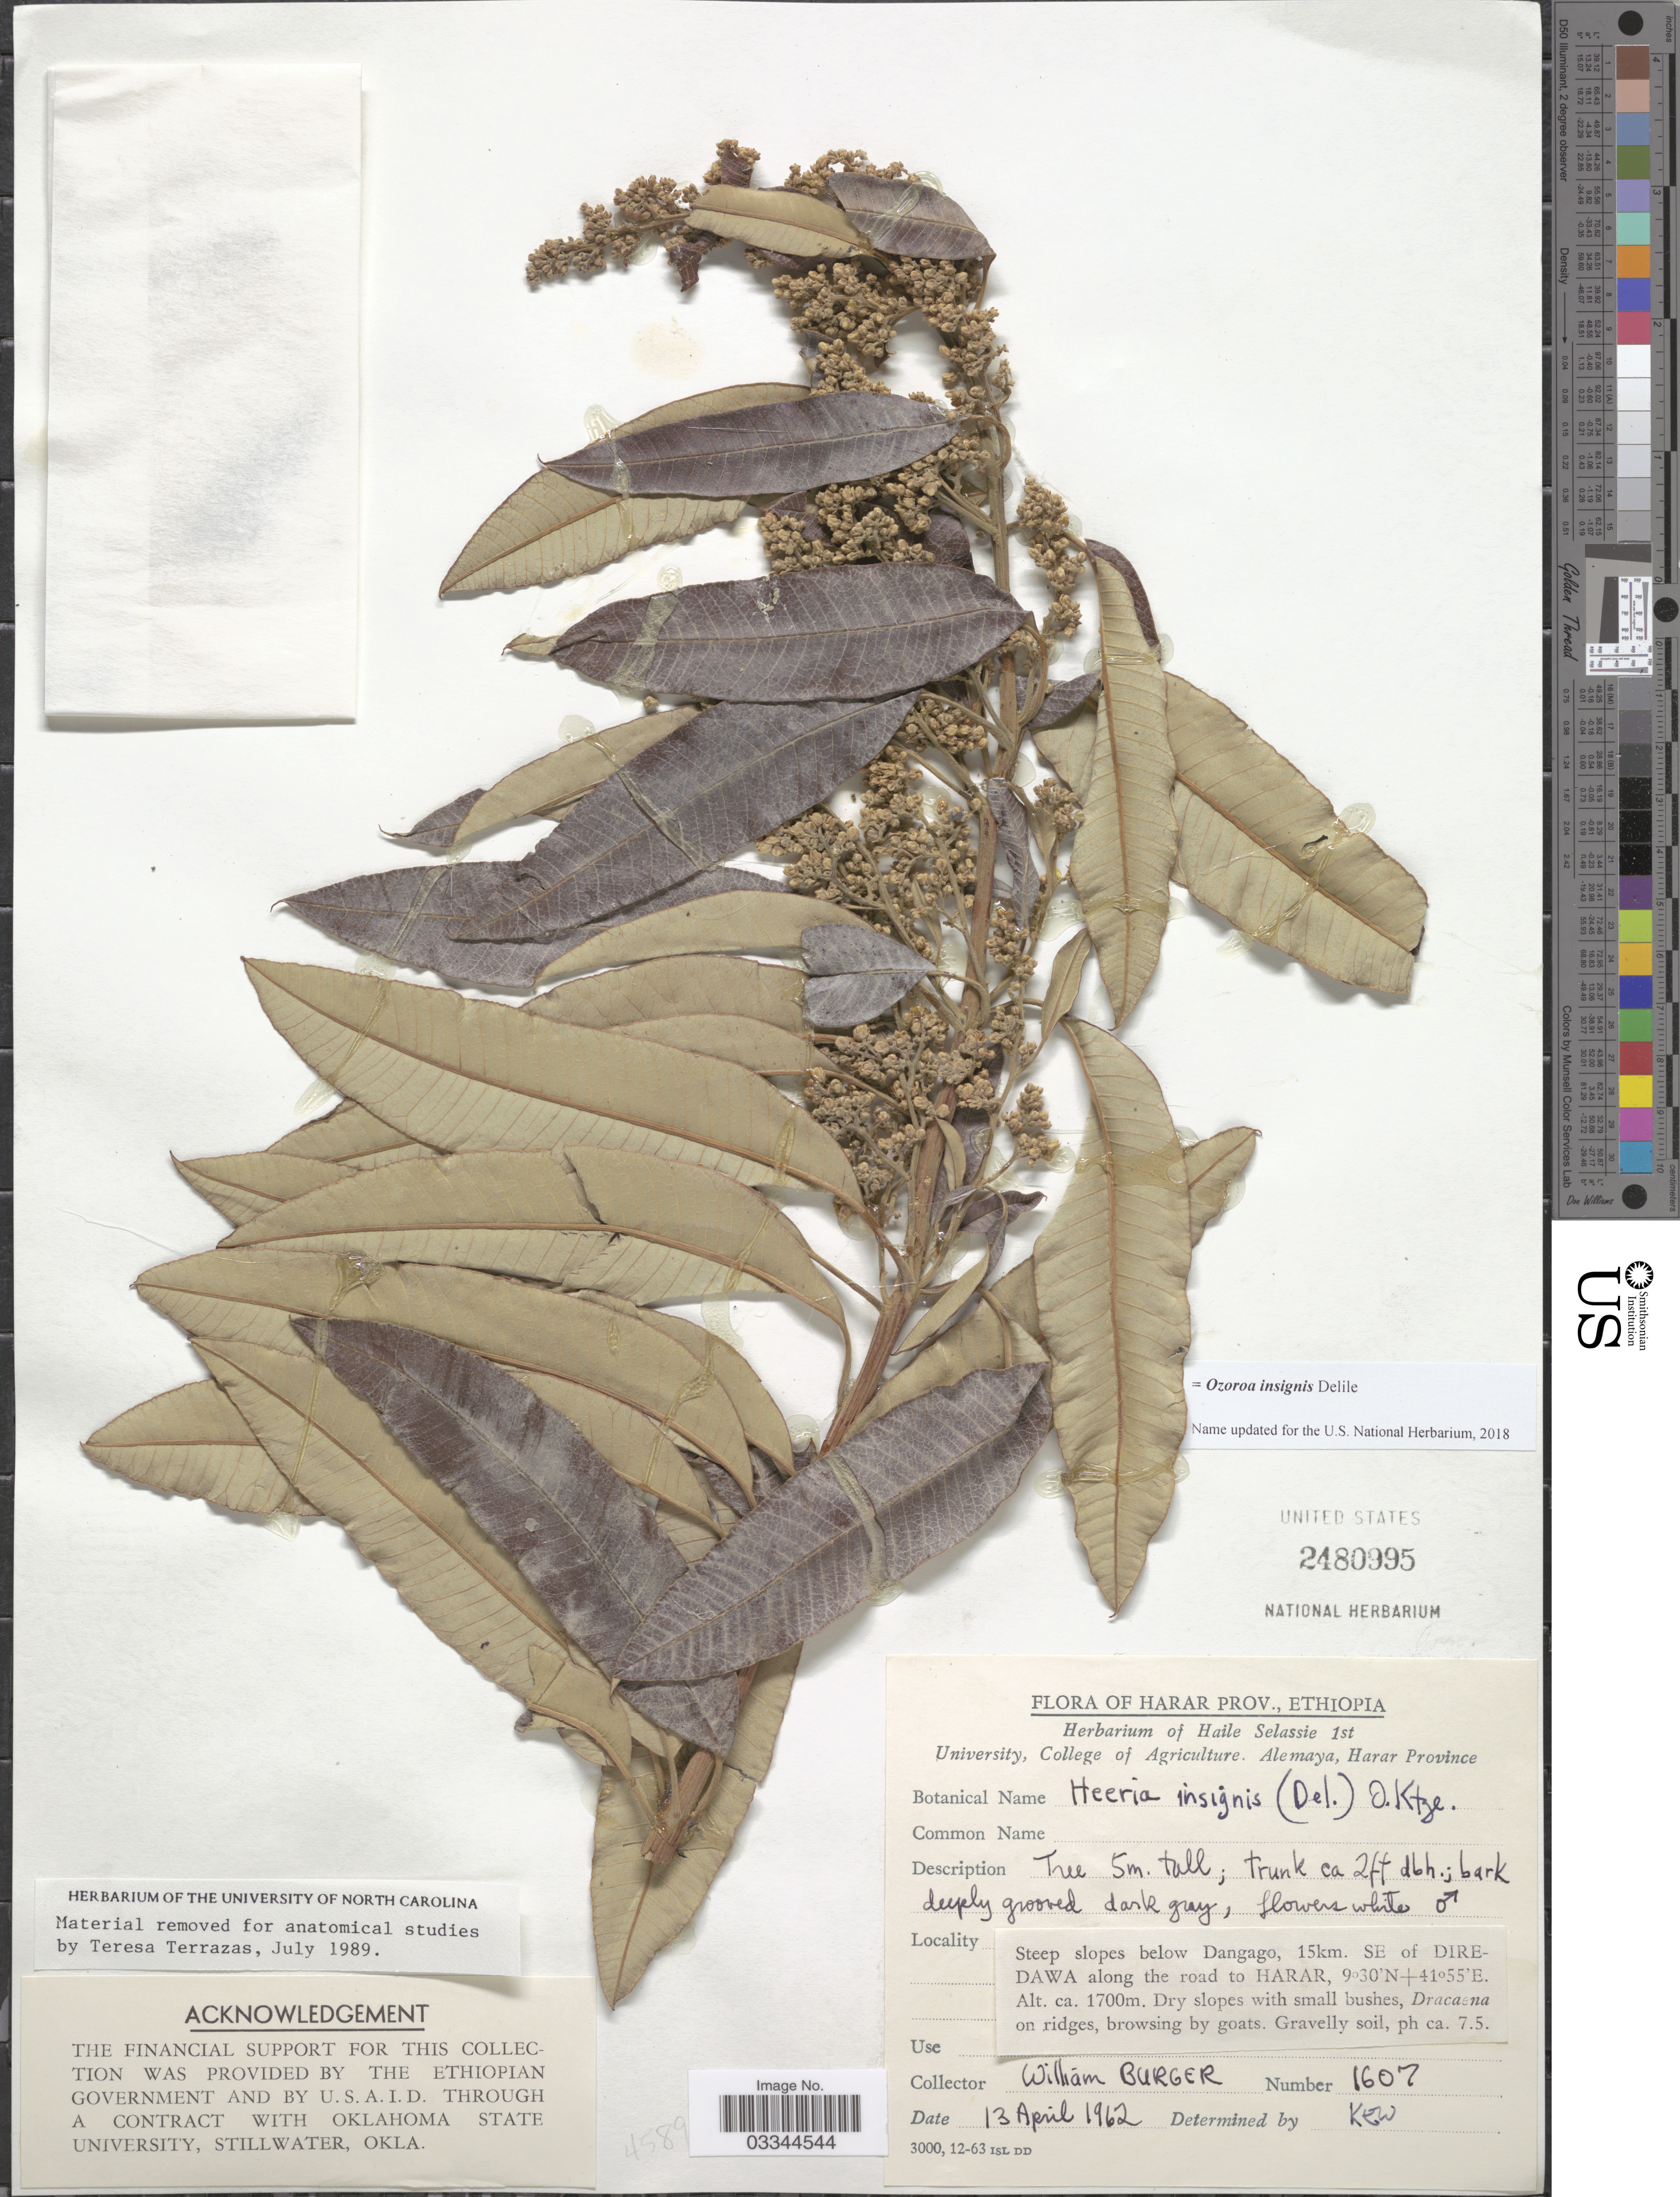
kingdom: Plantae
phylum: Tracheophyta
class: Magnoliopsida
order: Sapindales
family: Anacardiaceae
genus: Ozoroa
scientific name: Ozoroa insignis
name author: Delile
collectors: W. Burger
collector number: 1607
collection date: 1962-04-13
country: Ethiopia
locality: Harar Prov. Steep slopes below Dangago, 15km. SE of Dire-Dawa along the road to Harar.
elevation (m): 1700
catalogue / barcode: US 2480995